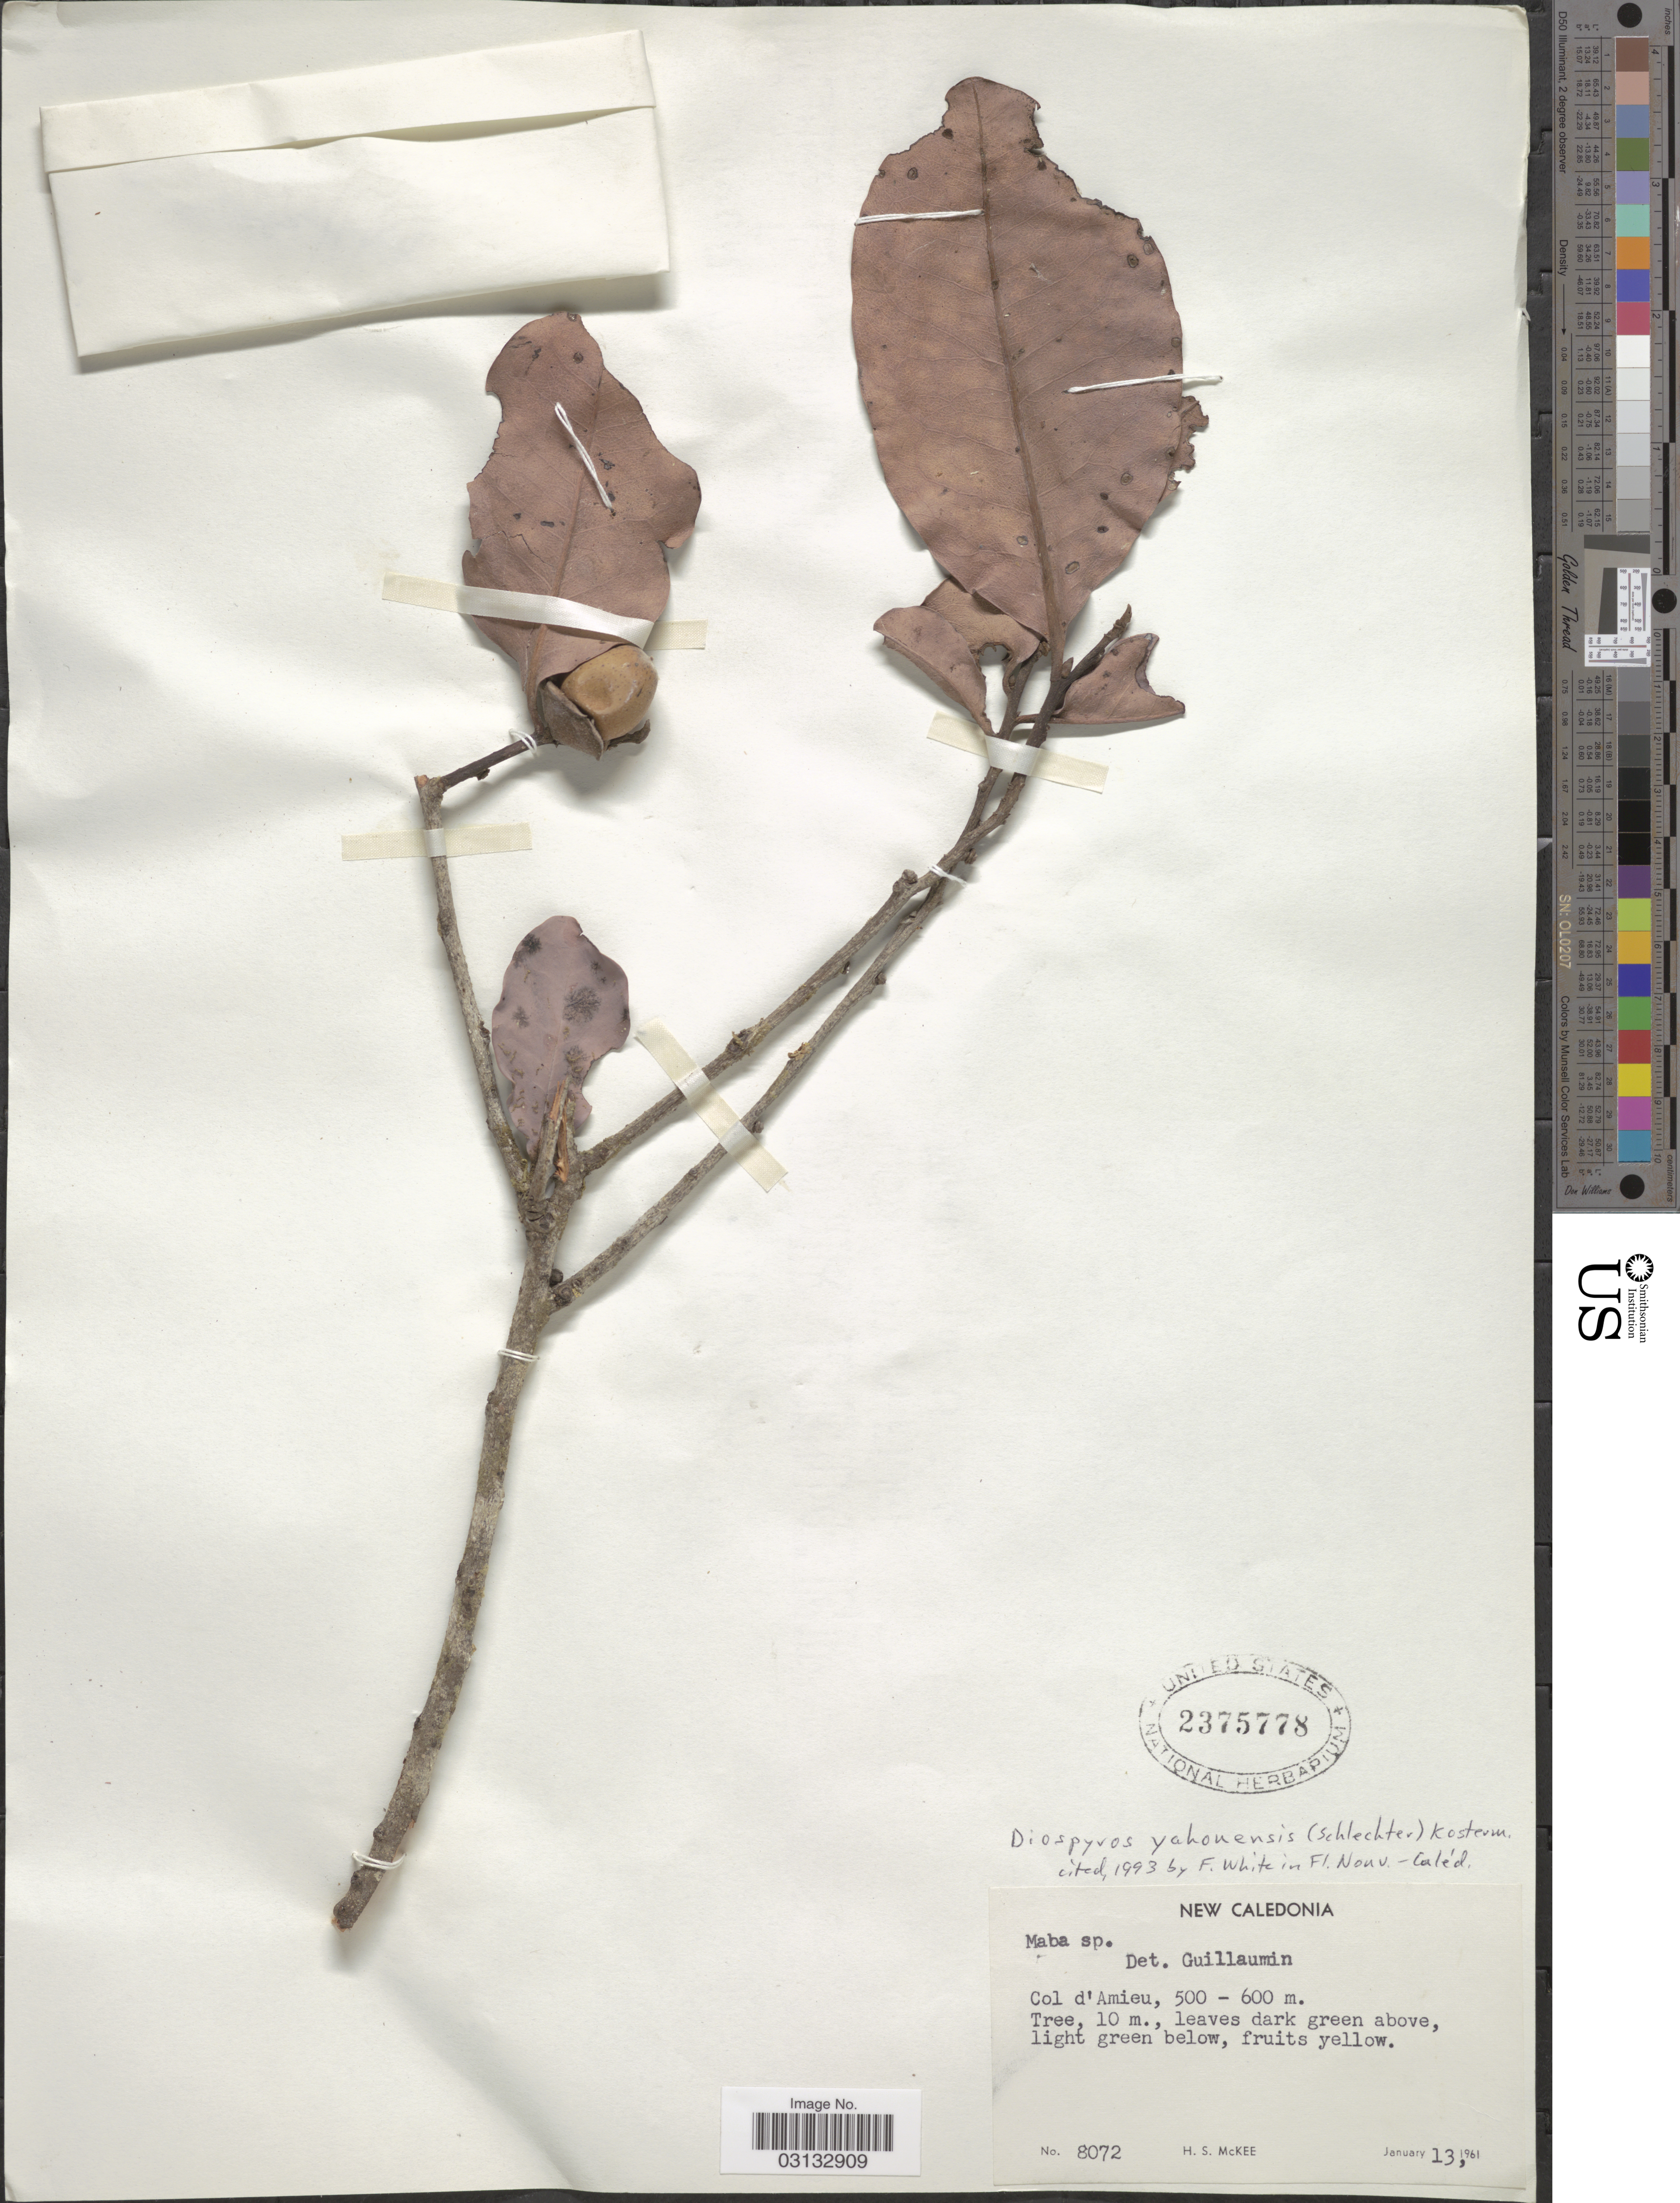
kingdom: Plantae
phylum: Tracheophyta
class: Magnoliopsida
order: Ericales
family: Ebenaceae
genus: Diospyros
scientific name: Diospyros yaouhensis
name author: (Schltr.) Kosterm.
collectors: H. S. McKee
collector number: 8072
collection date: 1961-01-13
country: New Caledonia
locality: Col d'Amieu.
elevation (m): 500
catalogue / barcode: US 2375778